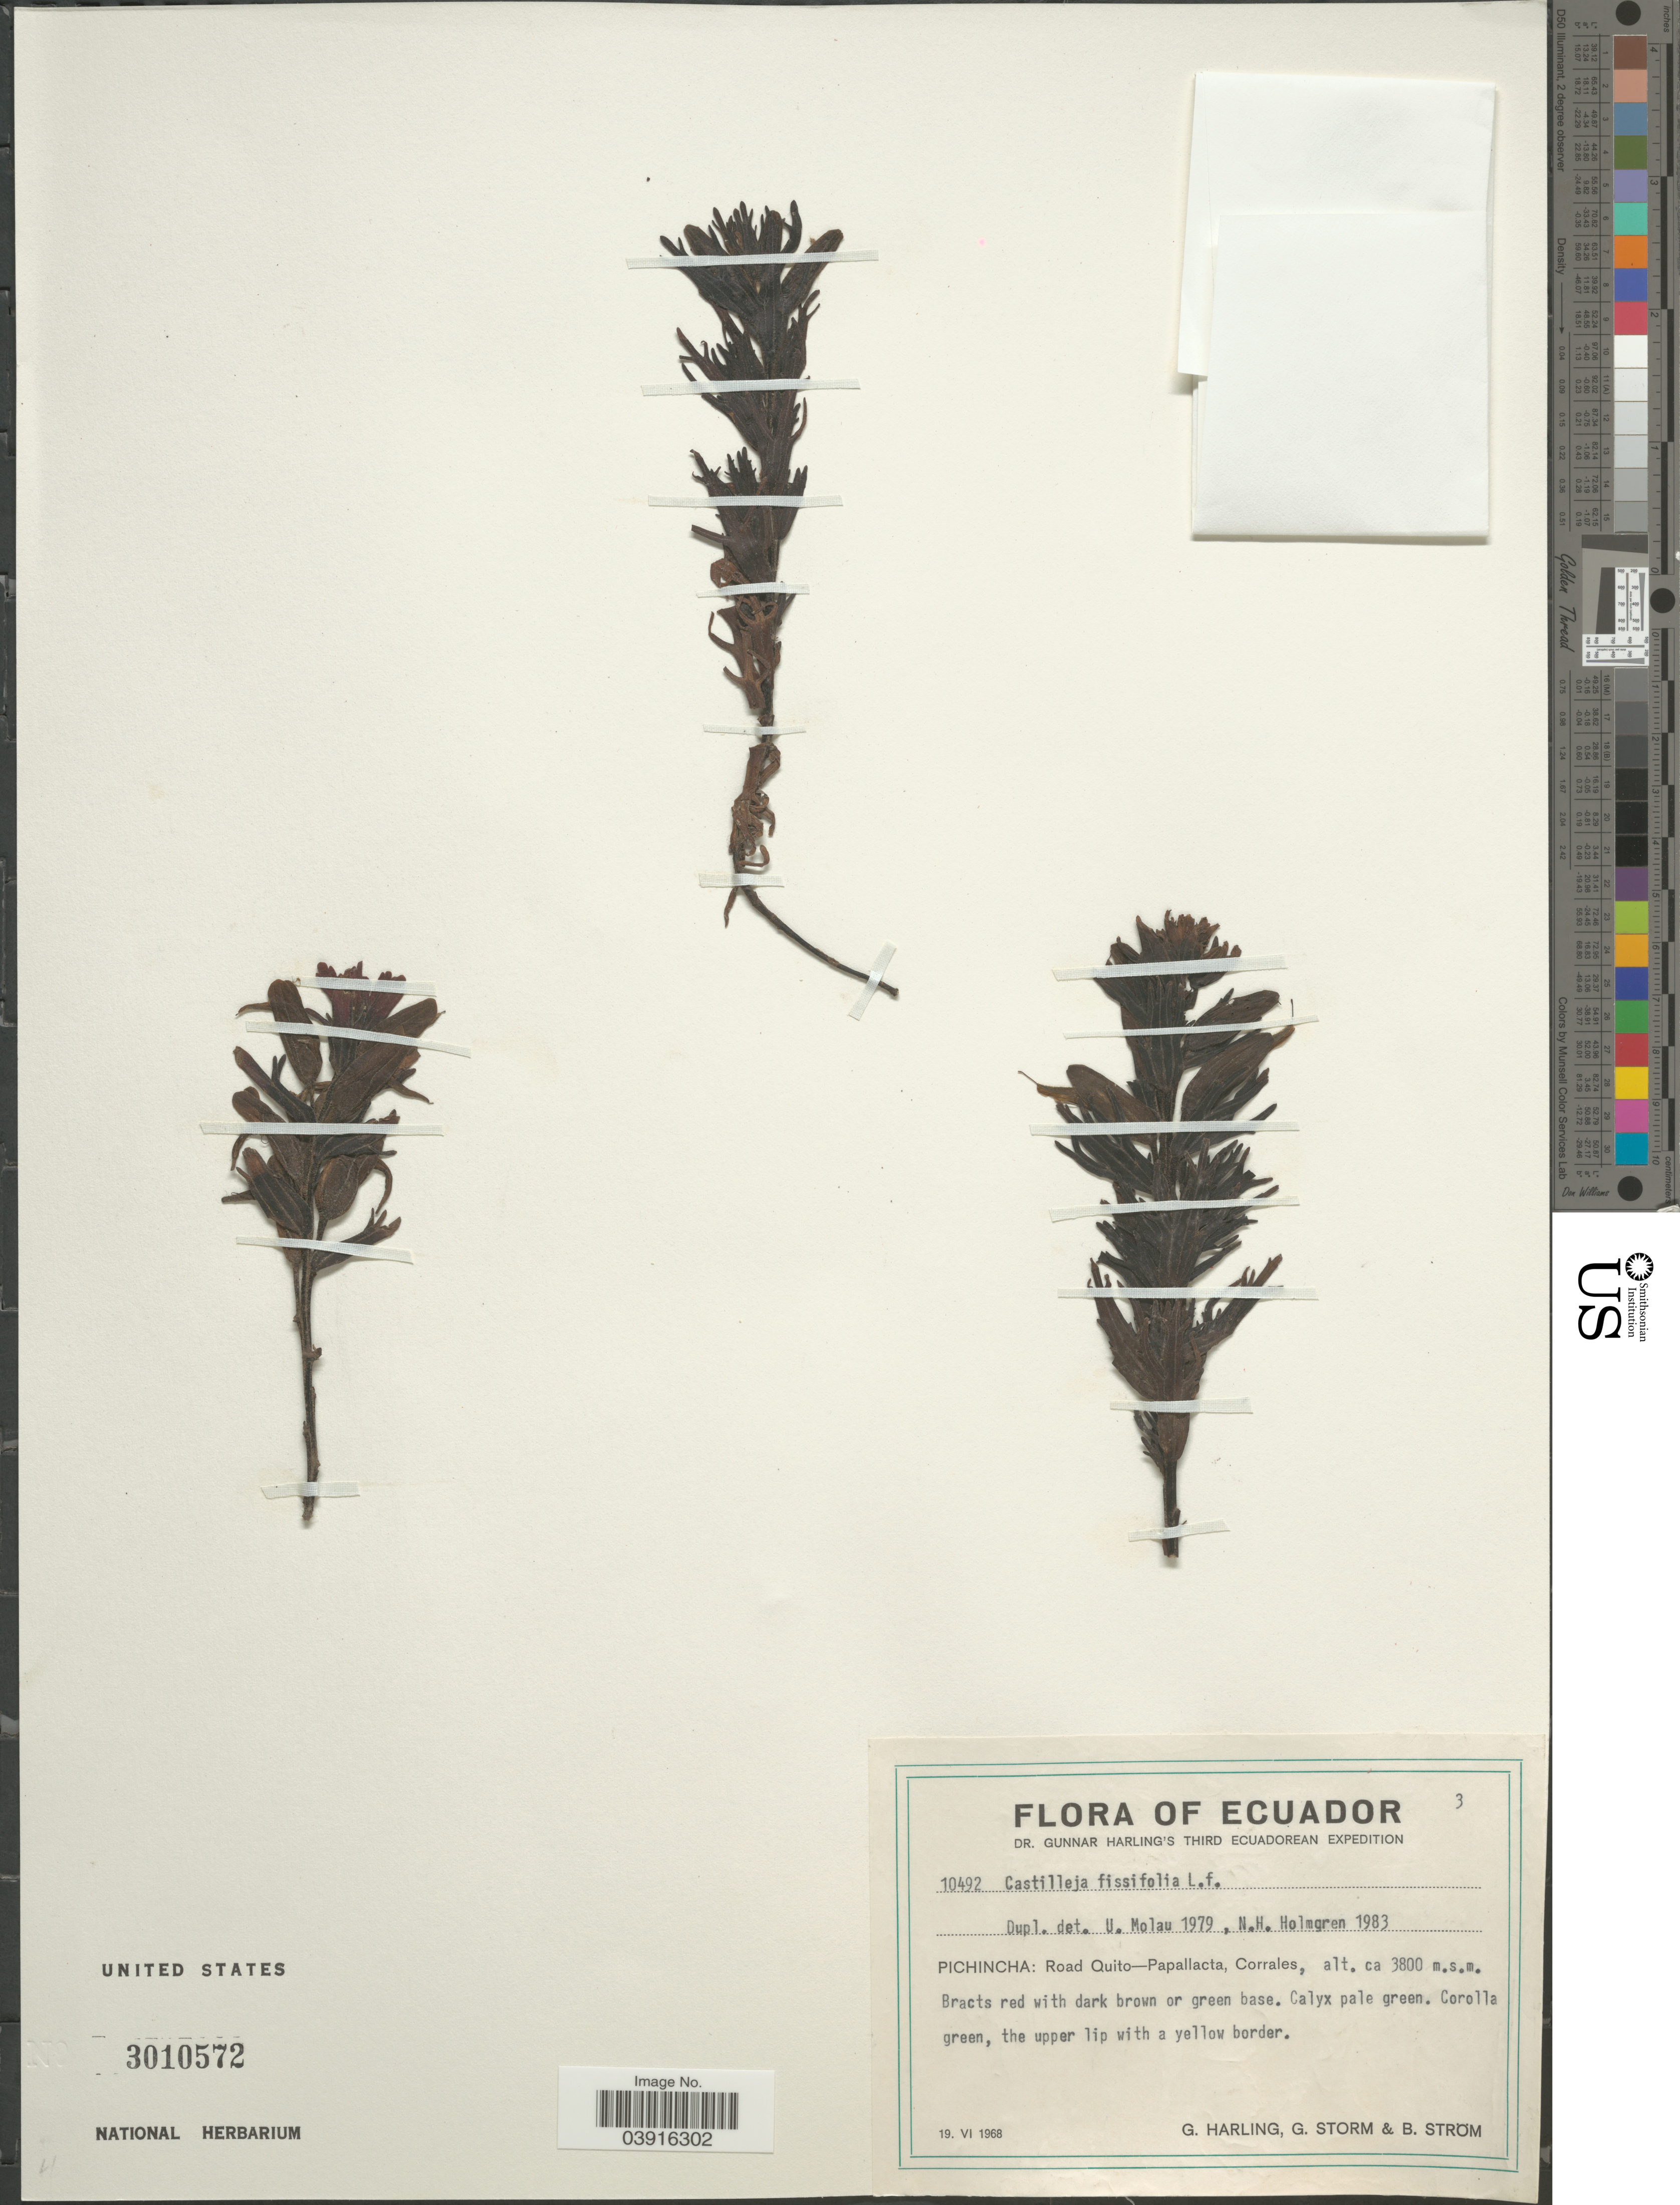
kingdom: Plantae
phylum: Tracheophyta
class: Magnoliopsida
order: Lamiales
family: Orobanchaceae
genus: Castilleja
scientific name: Castilleja fissifolia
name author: L. f.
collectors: G. Harling, G. Storm & B. Strom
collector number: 10492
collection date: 1968-06-19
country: Ecuador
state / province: Pichincha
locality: Road Quito-Papallacta, Corrales.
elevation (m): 3800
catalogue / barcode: US 3010572